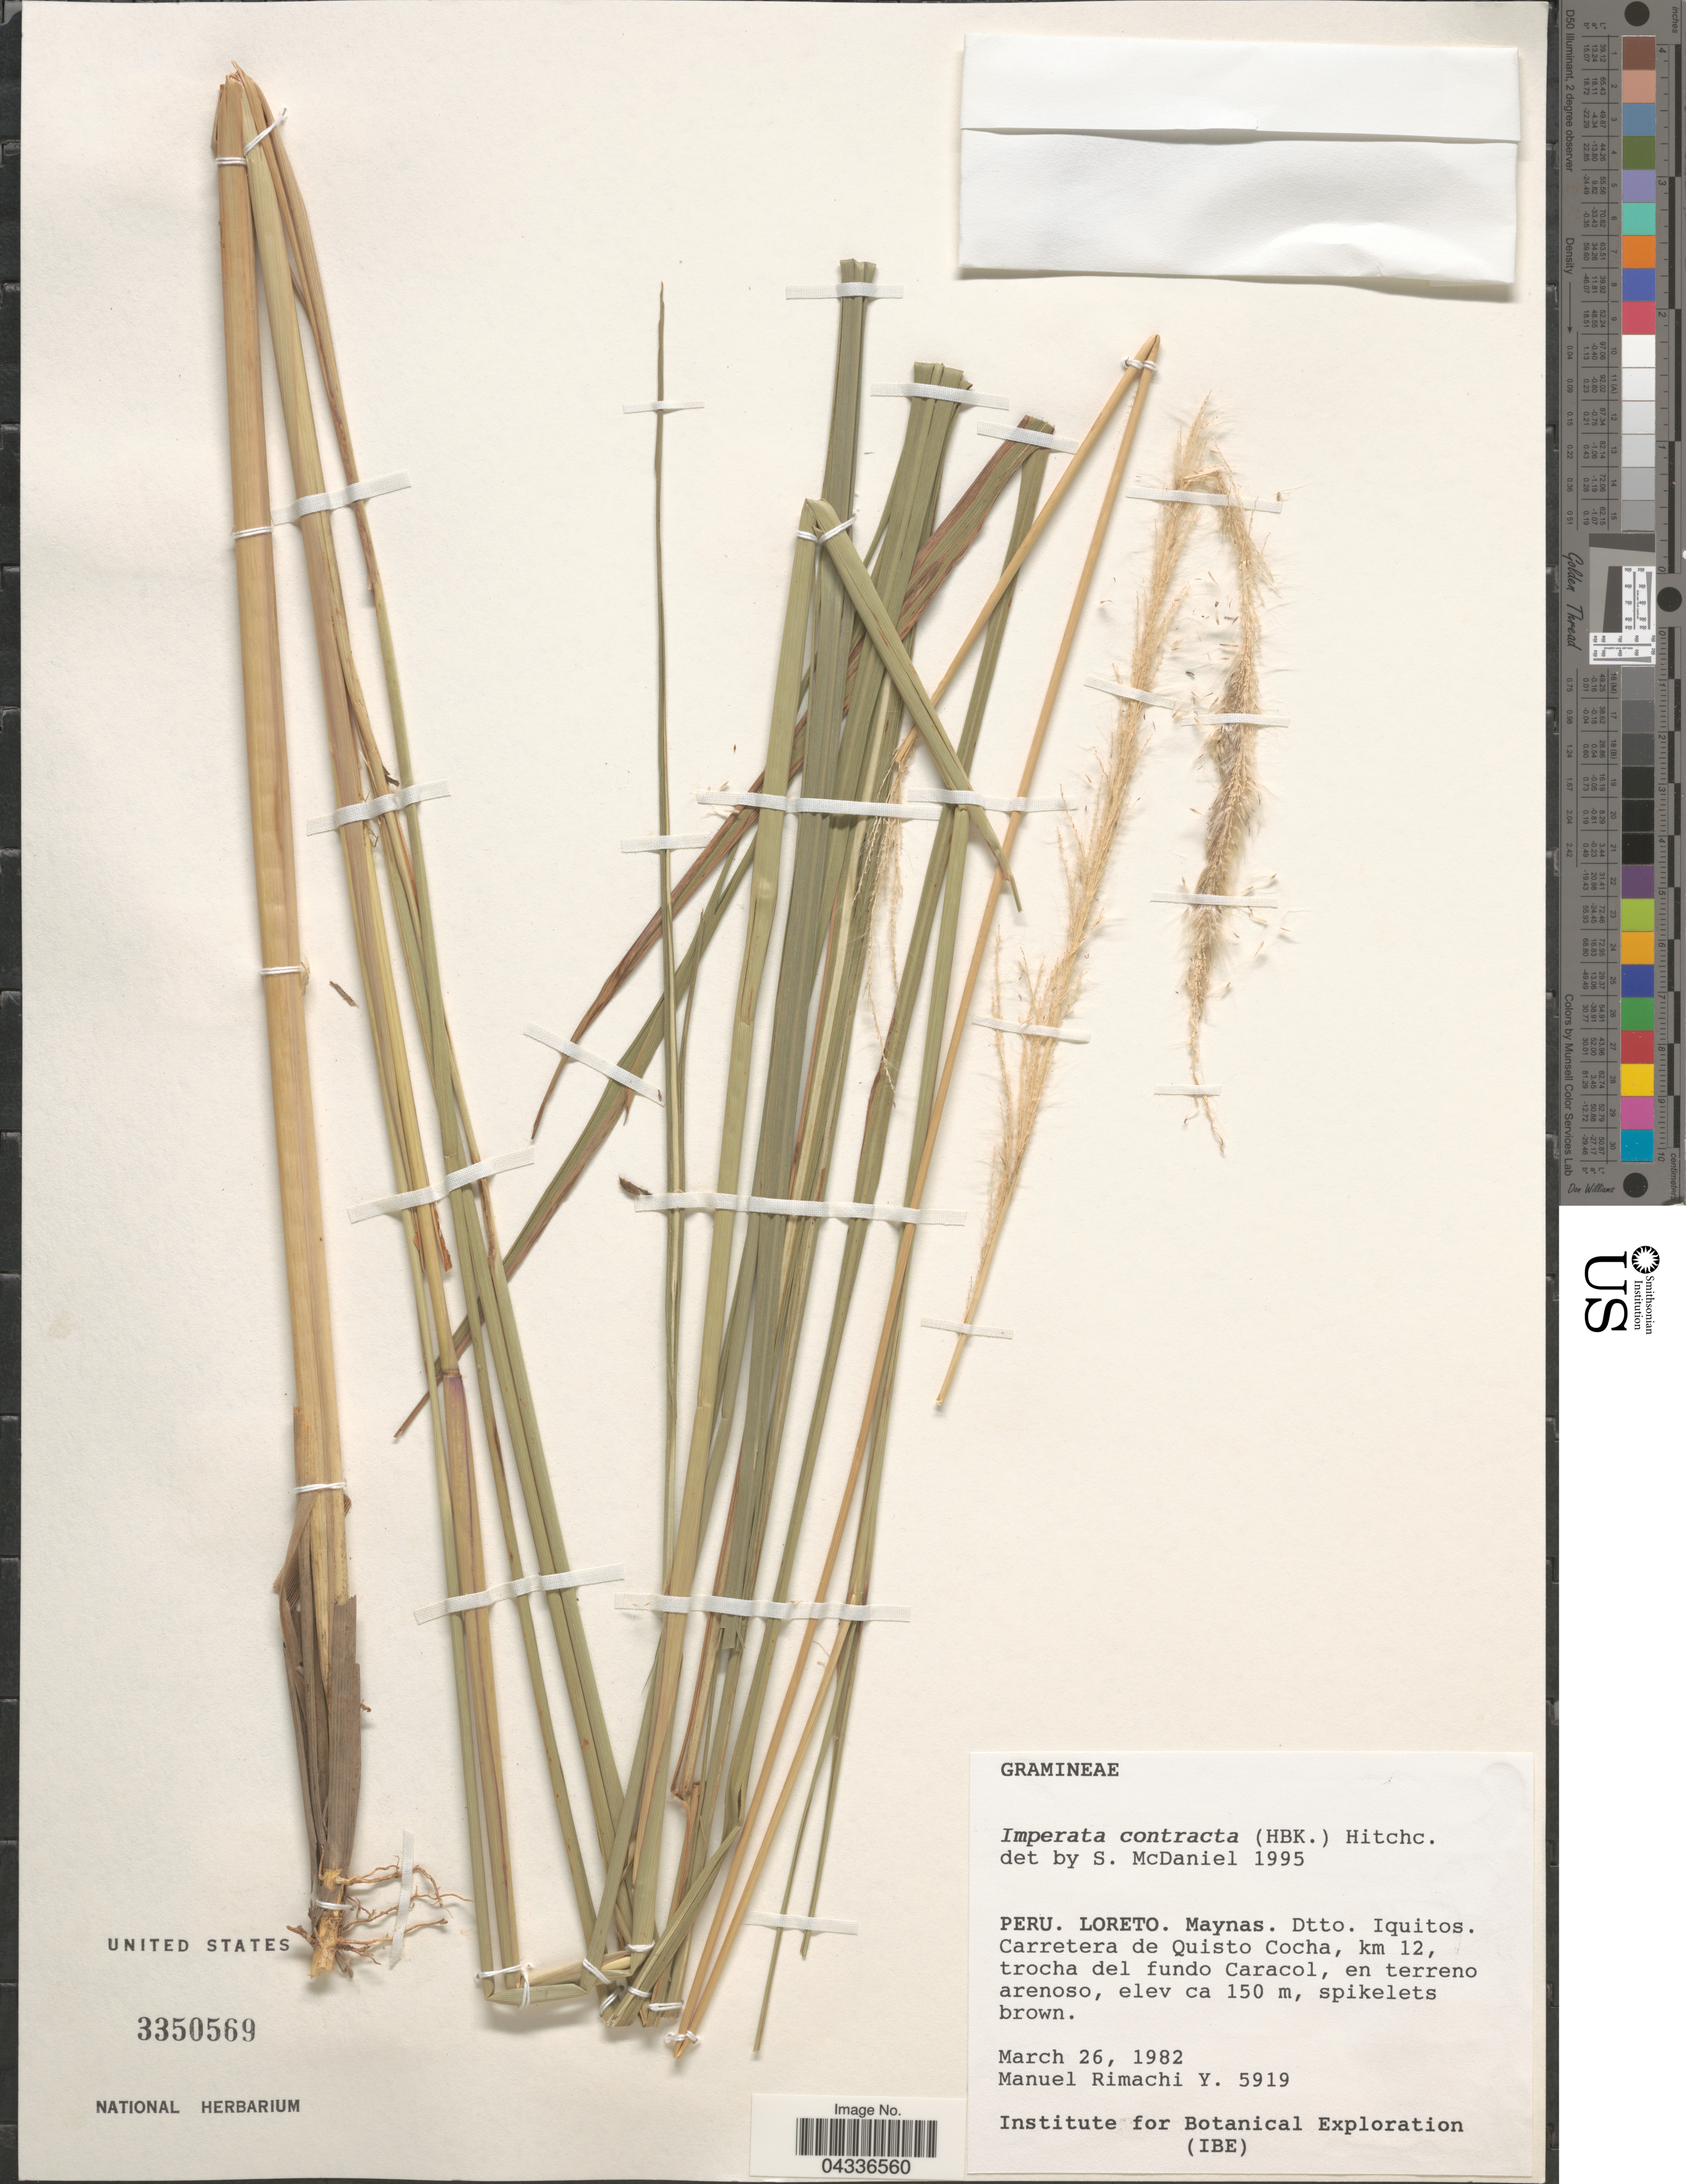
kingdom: Plantae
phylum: Tracheophyta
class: Liliopsida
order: Poales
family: Poaceae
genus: Imperata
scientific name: Imperata contracta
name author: (Kunth) Hitchc.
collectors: M. Rimachi Y.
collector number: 5919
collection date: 1982-03-26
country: Peru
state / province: Loreto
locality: Maynas. Dtto. Iquitos. Carretera de Quisto Cocha, km 12, trocha del fundo Caracol, en terreno arenoso. Institute for Botanical Exploration (IBE).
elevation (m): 150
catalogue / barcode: US 3350569